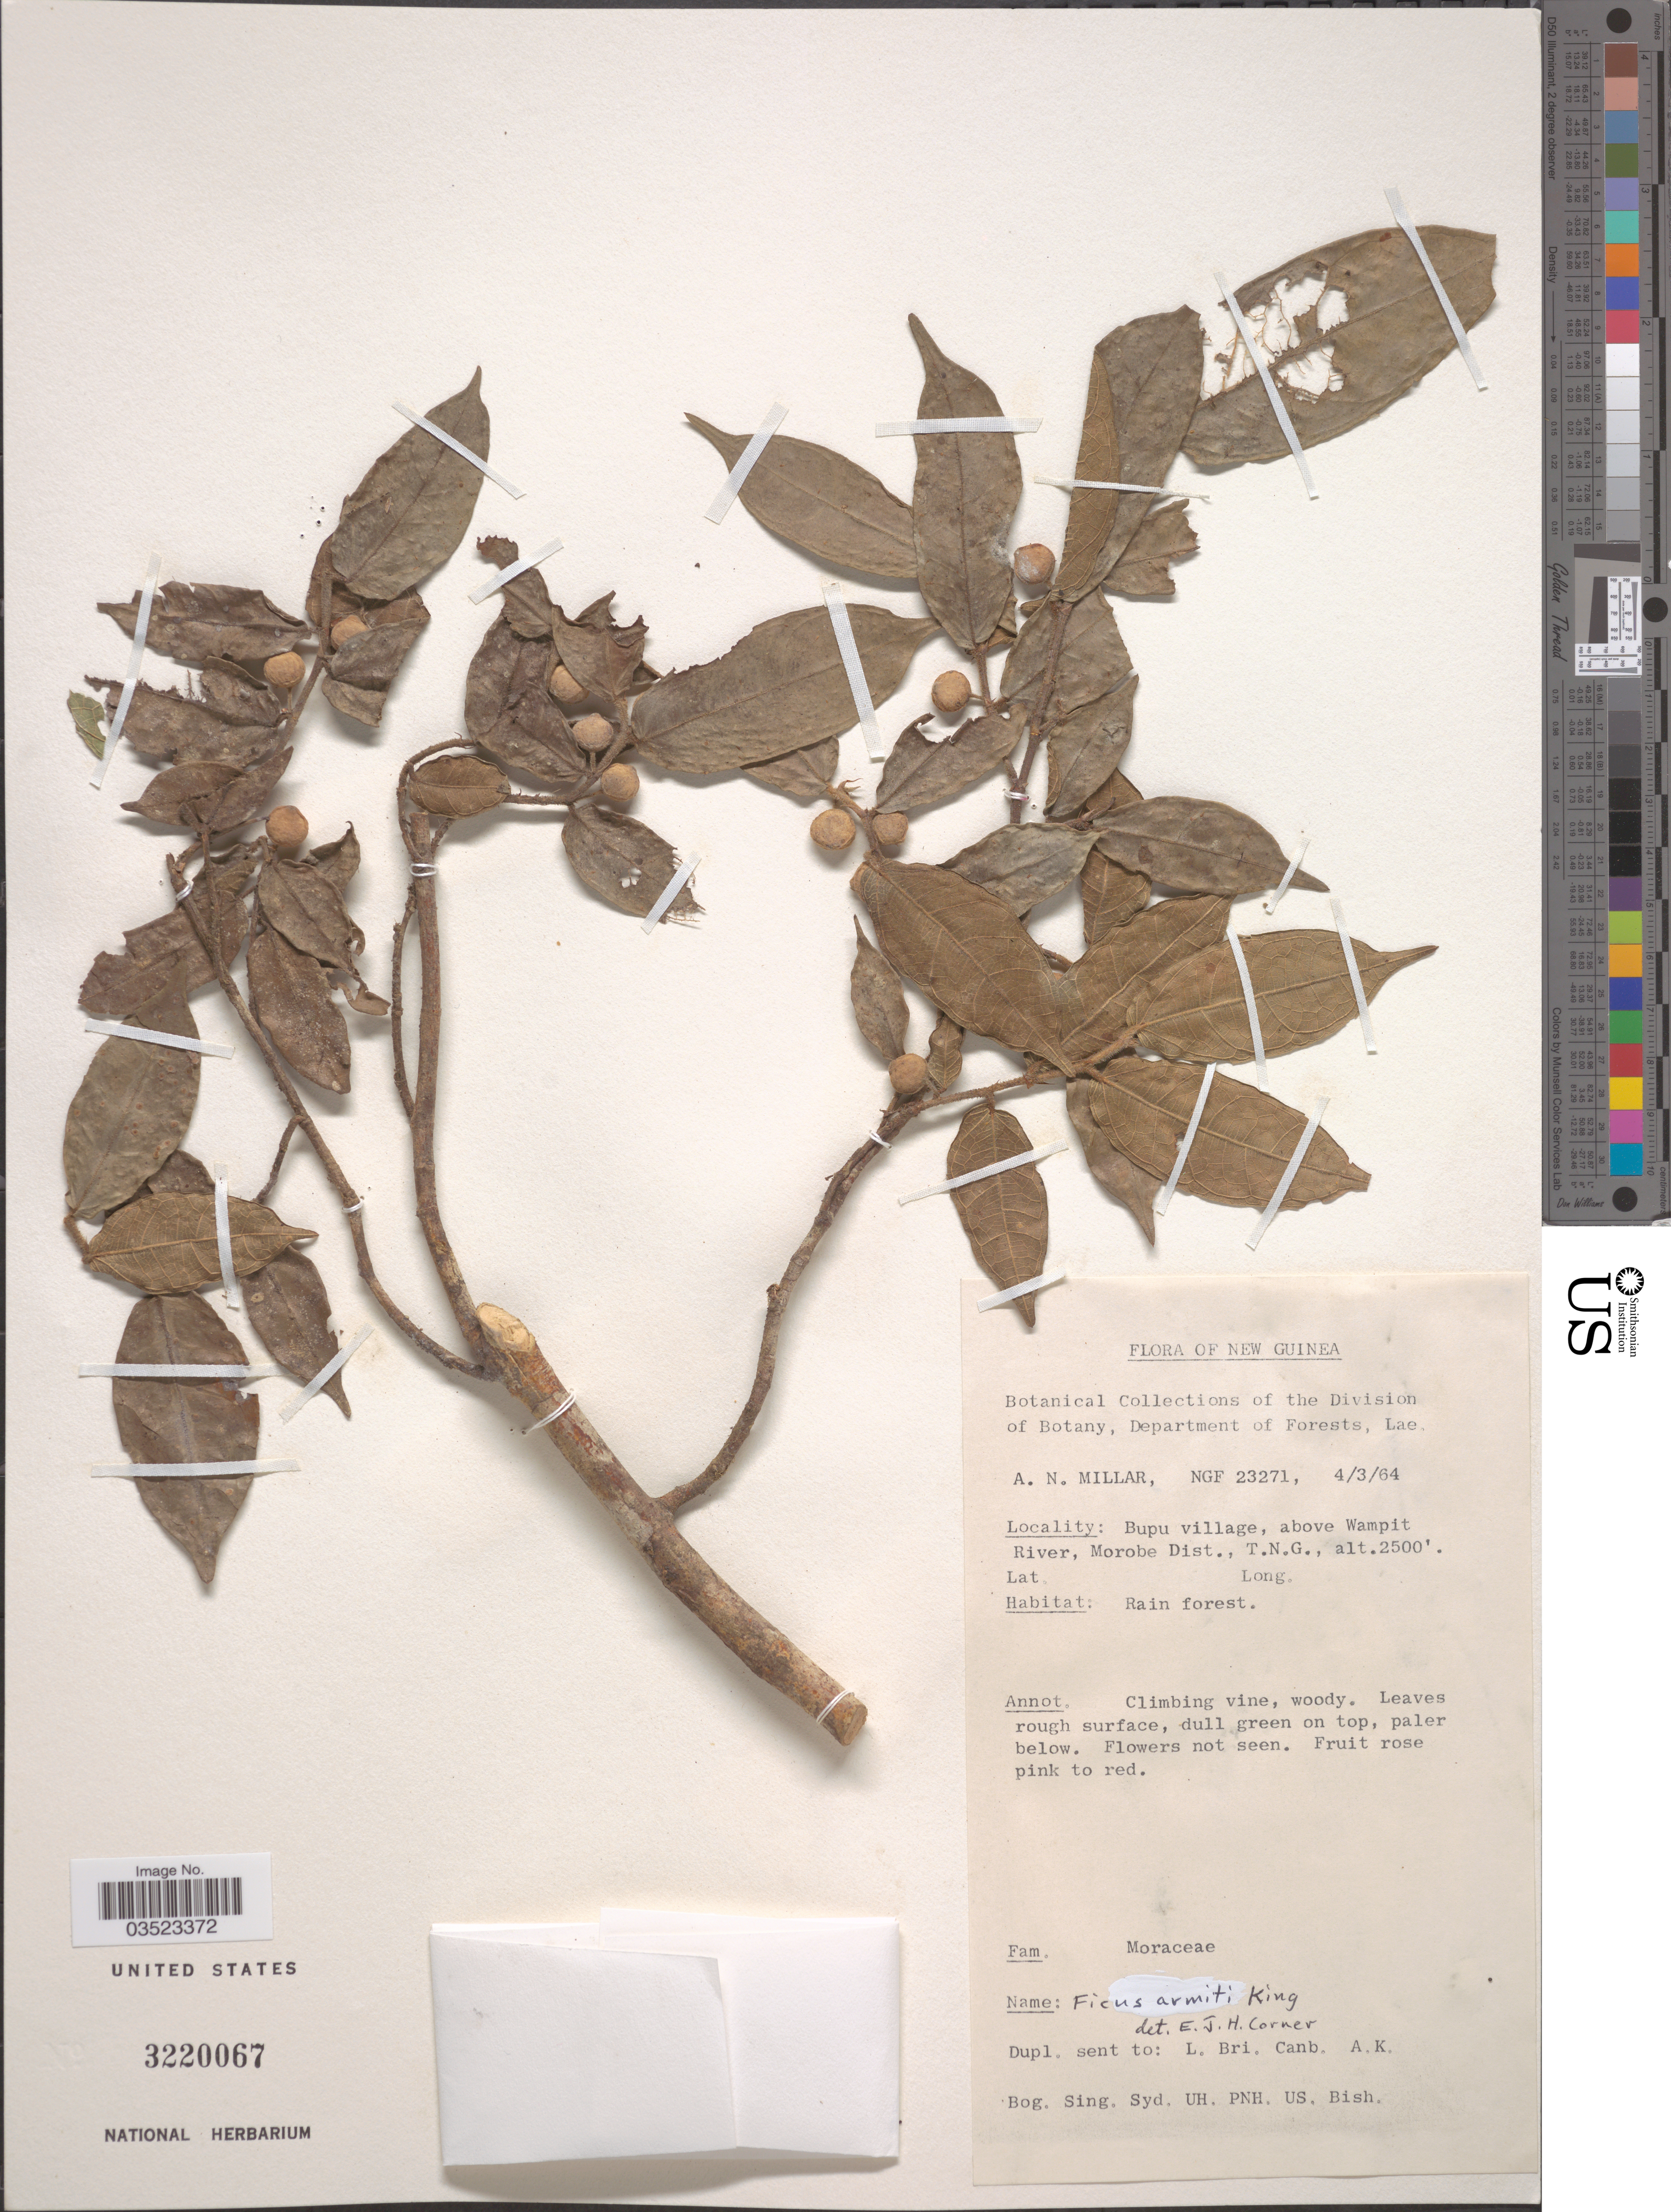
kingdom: Plantae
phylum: Tracheophyta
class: Magnoliopsida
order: Rosales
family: Moraceae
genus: Ficus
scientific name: Ficus armiti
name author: King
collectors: A. Millar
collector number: NGF23271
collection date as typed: Transcribed d/m/y: 4/3/64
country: Papua New Guinea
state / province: Morobe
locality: New Guinea. Bupu village, above Wampit River, Morobe Dist., T.N.G.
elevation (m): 762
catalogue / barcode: US 3220067